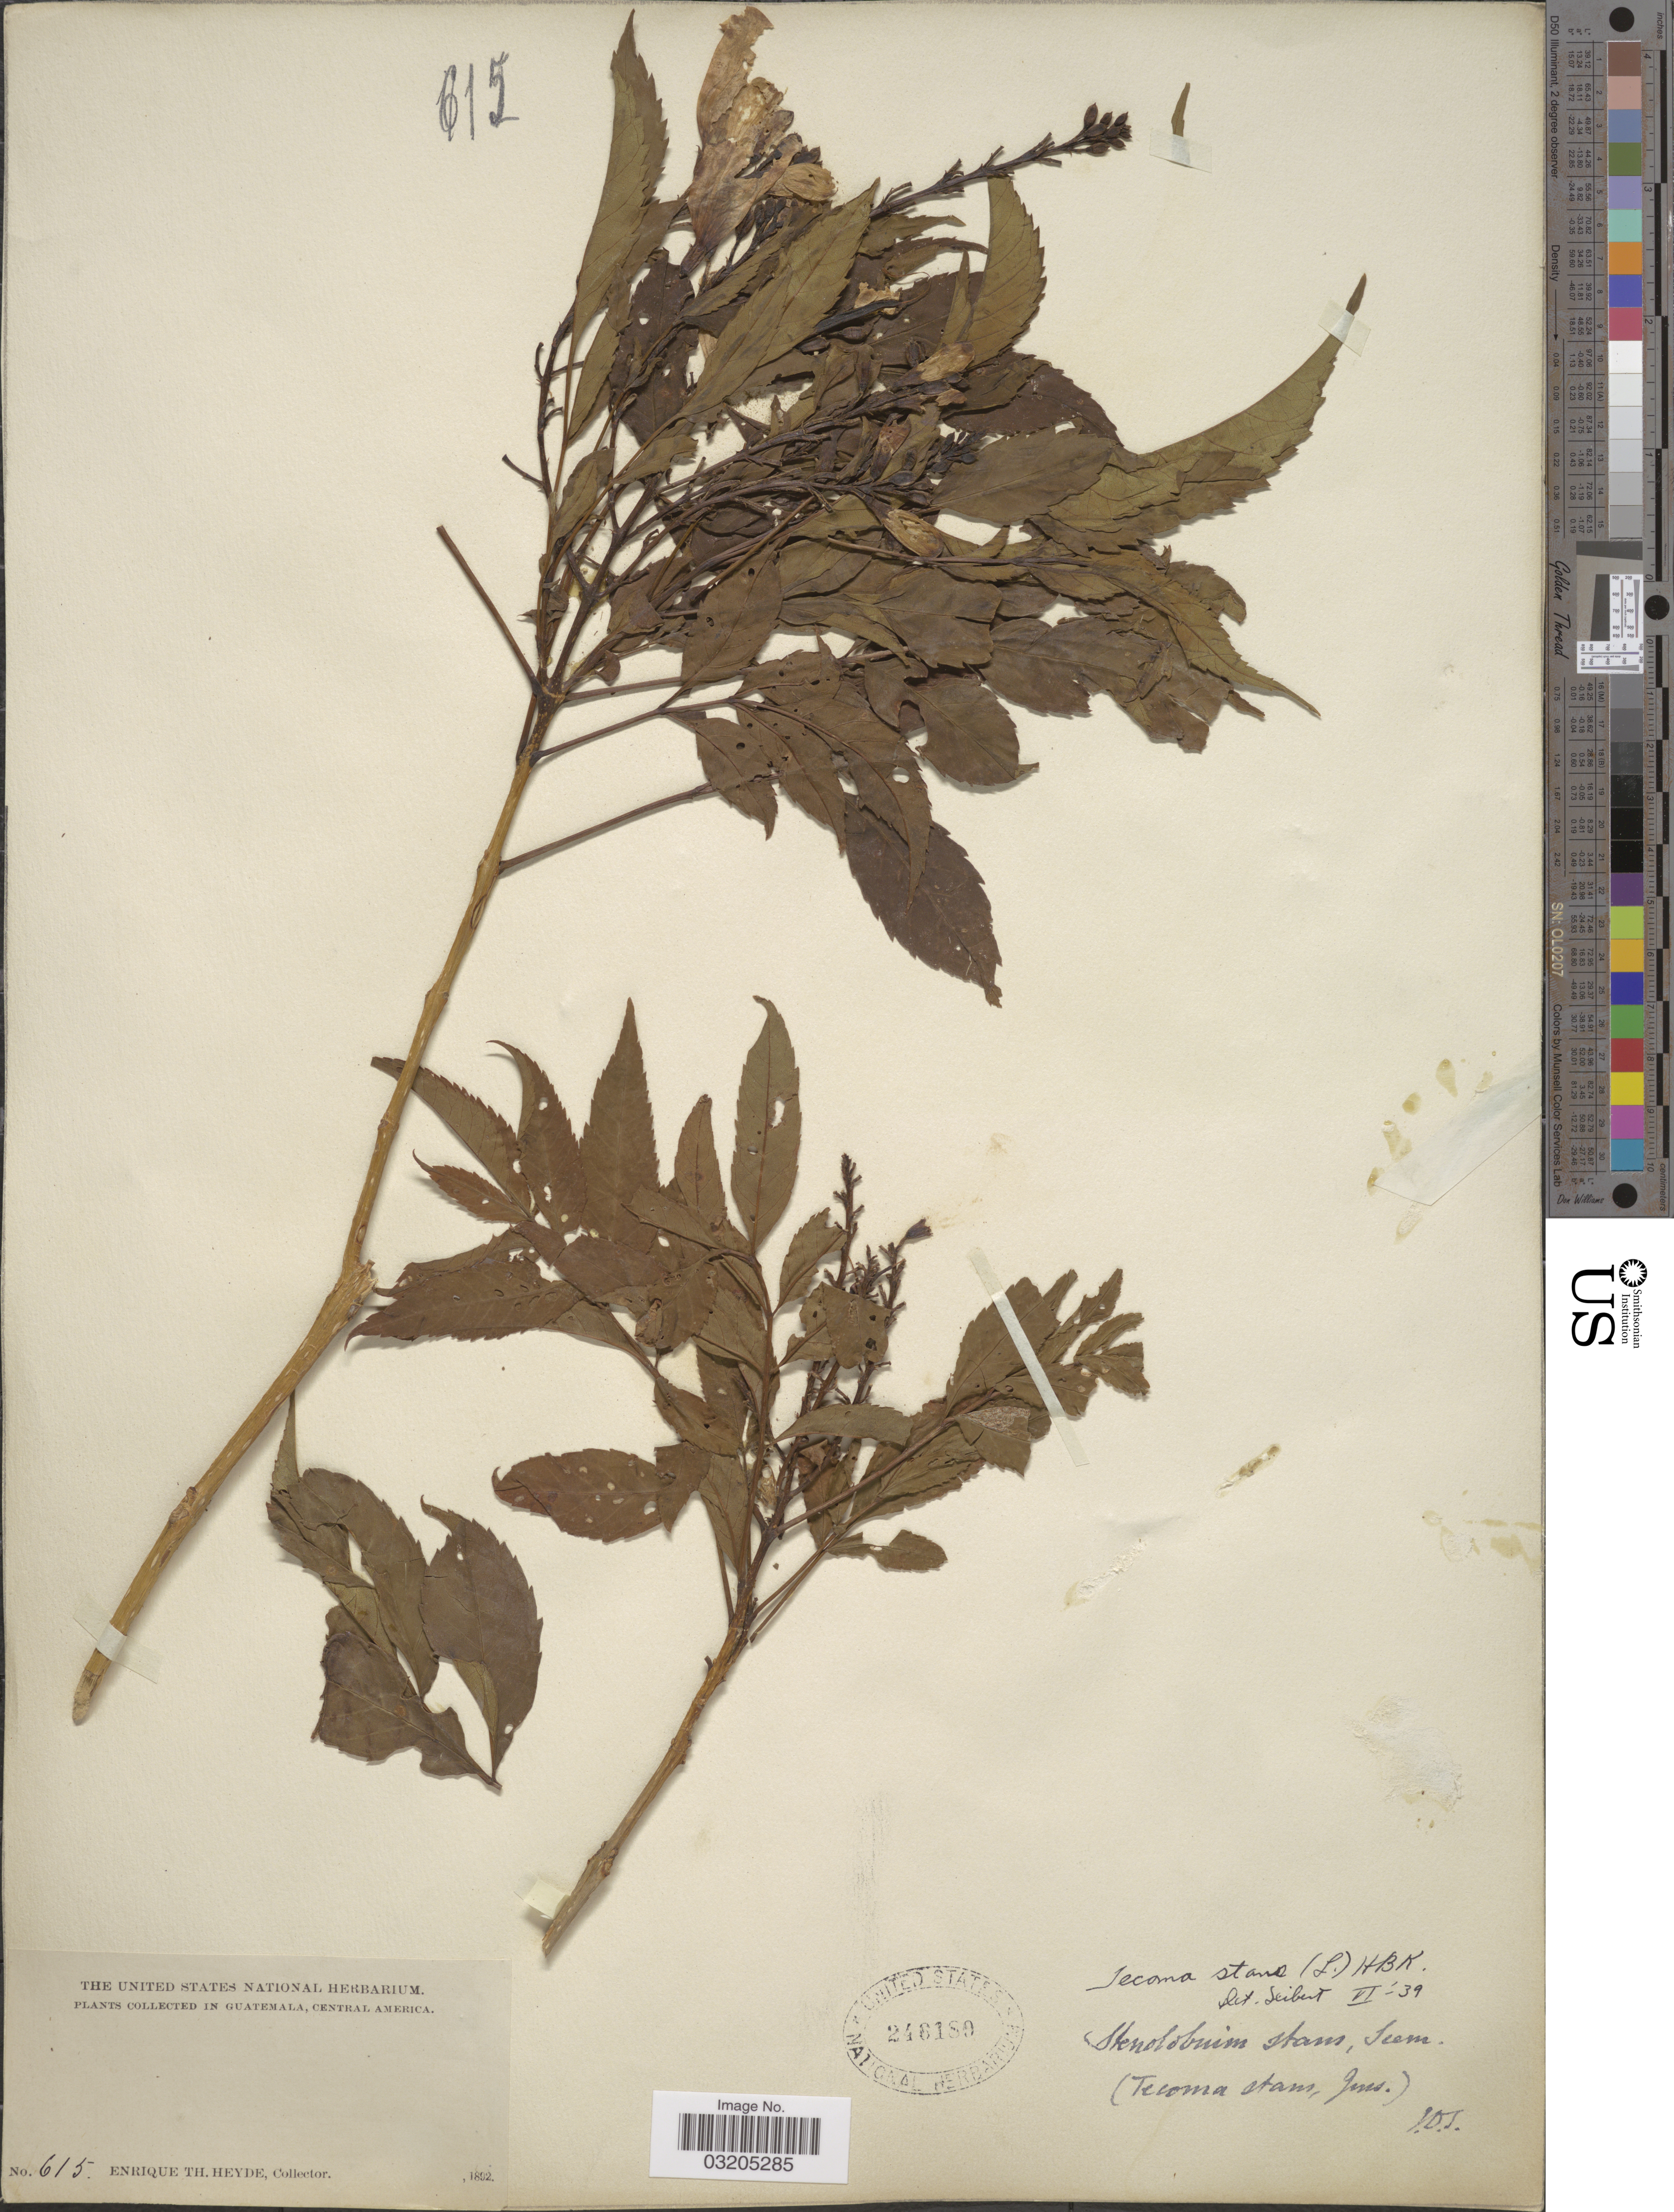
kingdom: Plantae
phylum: Tracheophyta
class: Magnoliopsida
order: Lamiales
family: Bignoniaceae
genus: Tecoma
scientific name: Tecoma stans var. stans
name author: (L.) Juss. ex Kunth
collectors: E. T. Heyde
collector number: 615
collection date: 1892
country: Guatemala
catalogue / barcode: US 246189